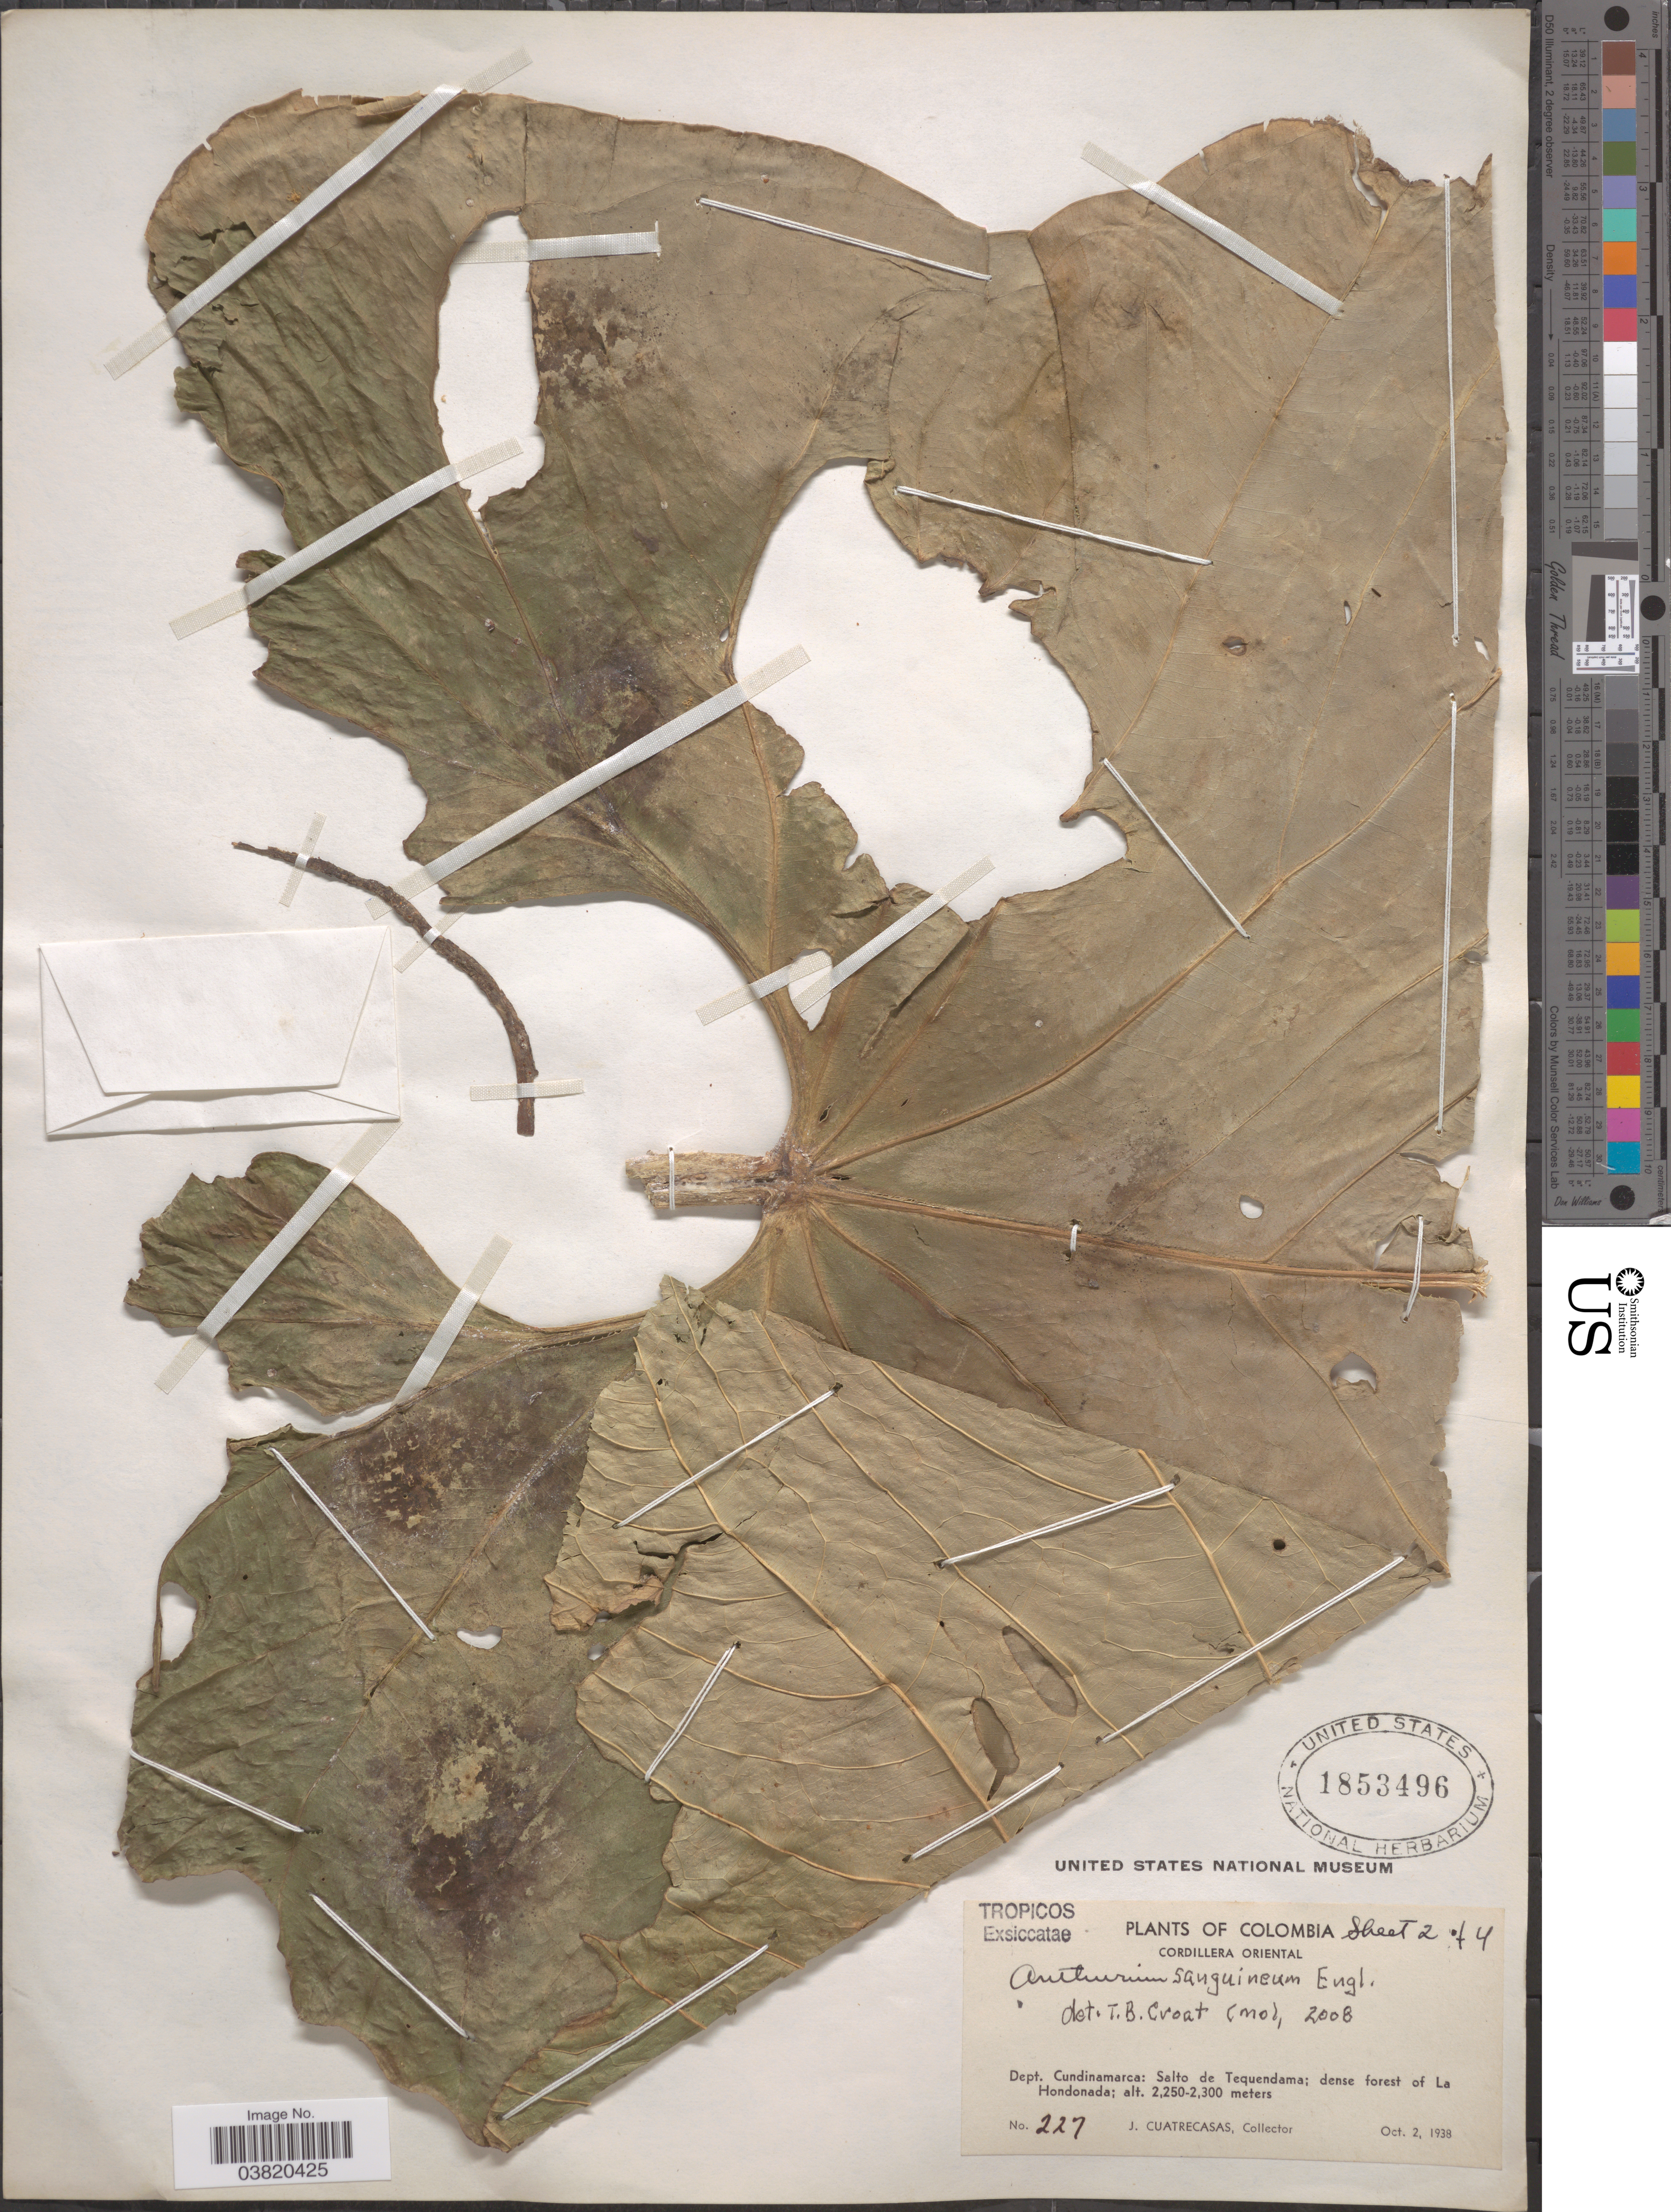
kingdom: Plantae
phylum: Tracheophyta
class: Liliopsida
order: Alismatales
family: Araceae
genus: Anthurium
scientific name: Anthurium sanguineum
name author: Engl.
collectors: J. Cuatrecasas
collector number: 227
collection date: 1938-10-02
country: Colombia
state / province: Cundinamarca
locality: Cordillera Oriental. Dept. Cundinamarca: Salto de Tequendama; La Hondonada.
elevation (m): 2250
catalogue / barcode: US 1853496